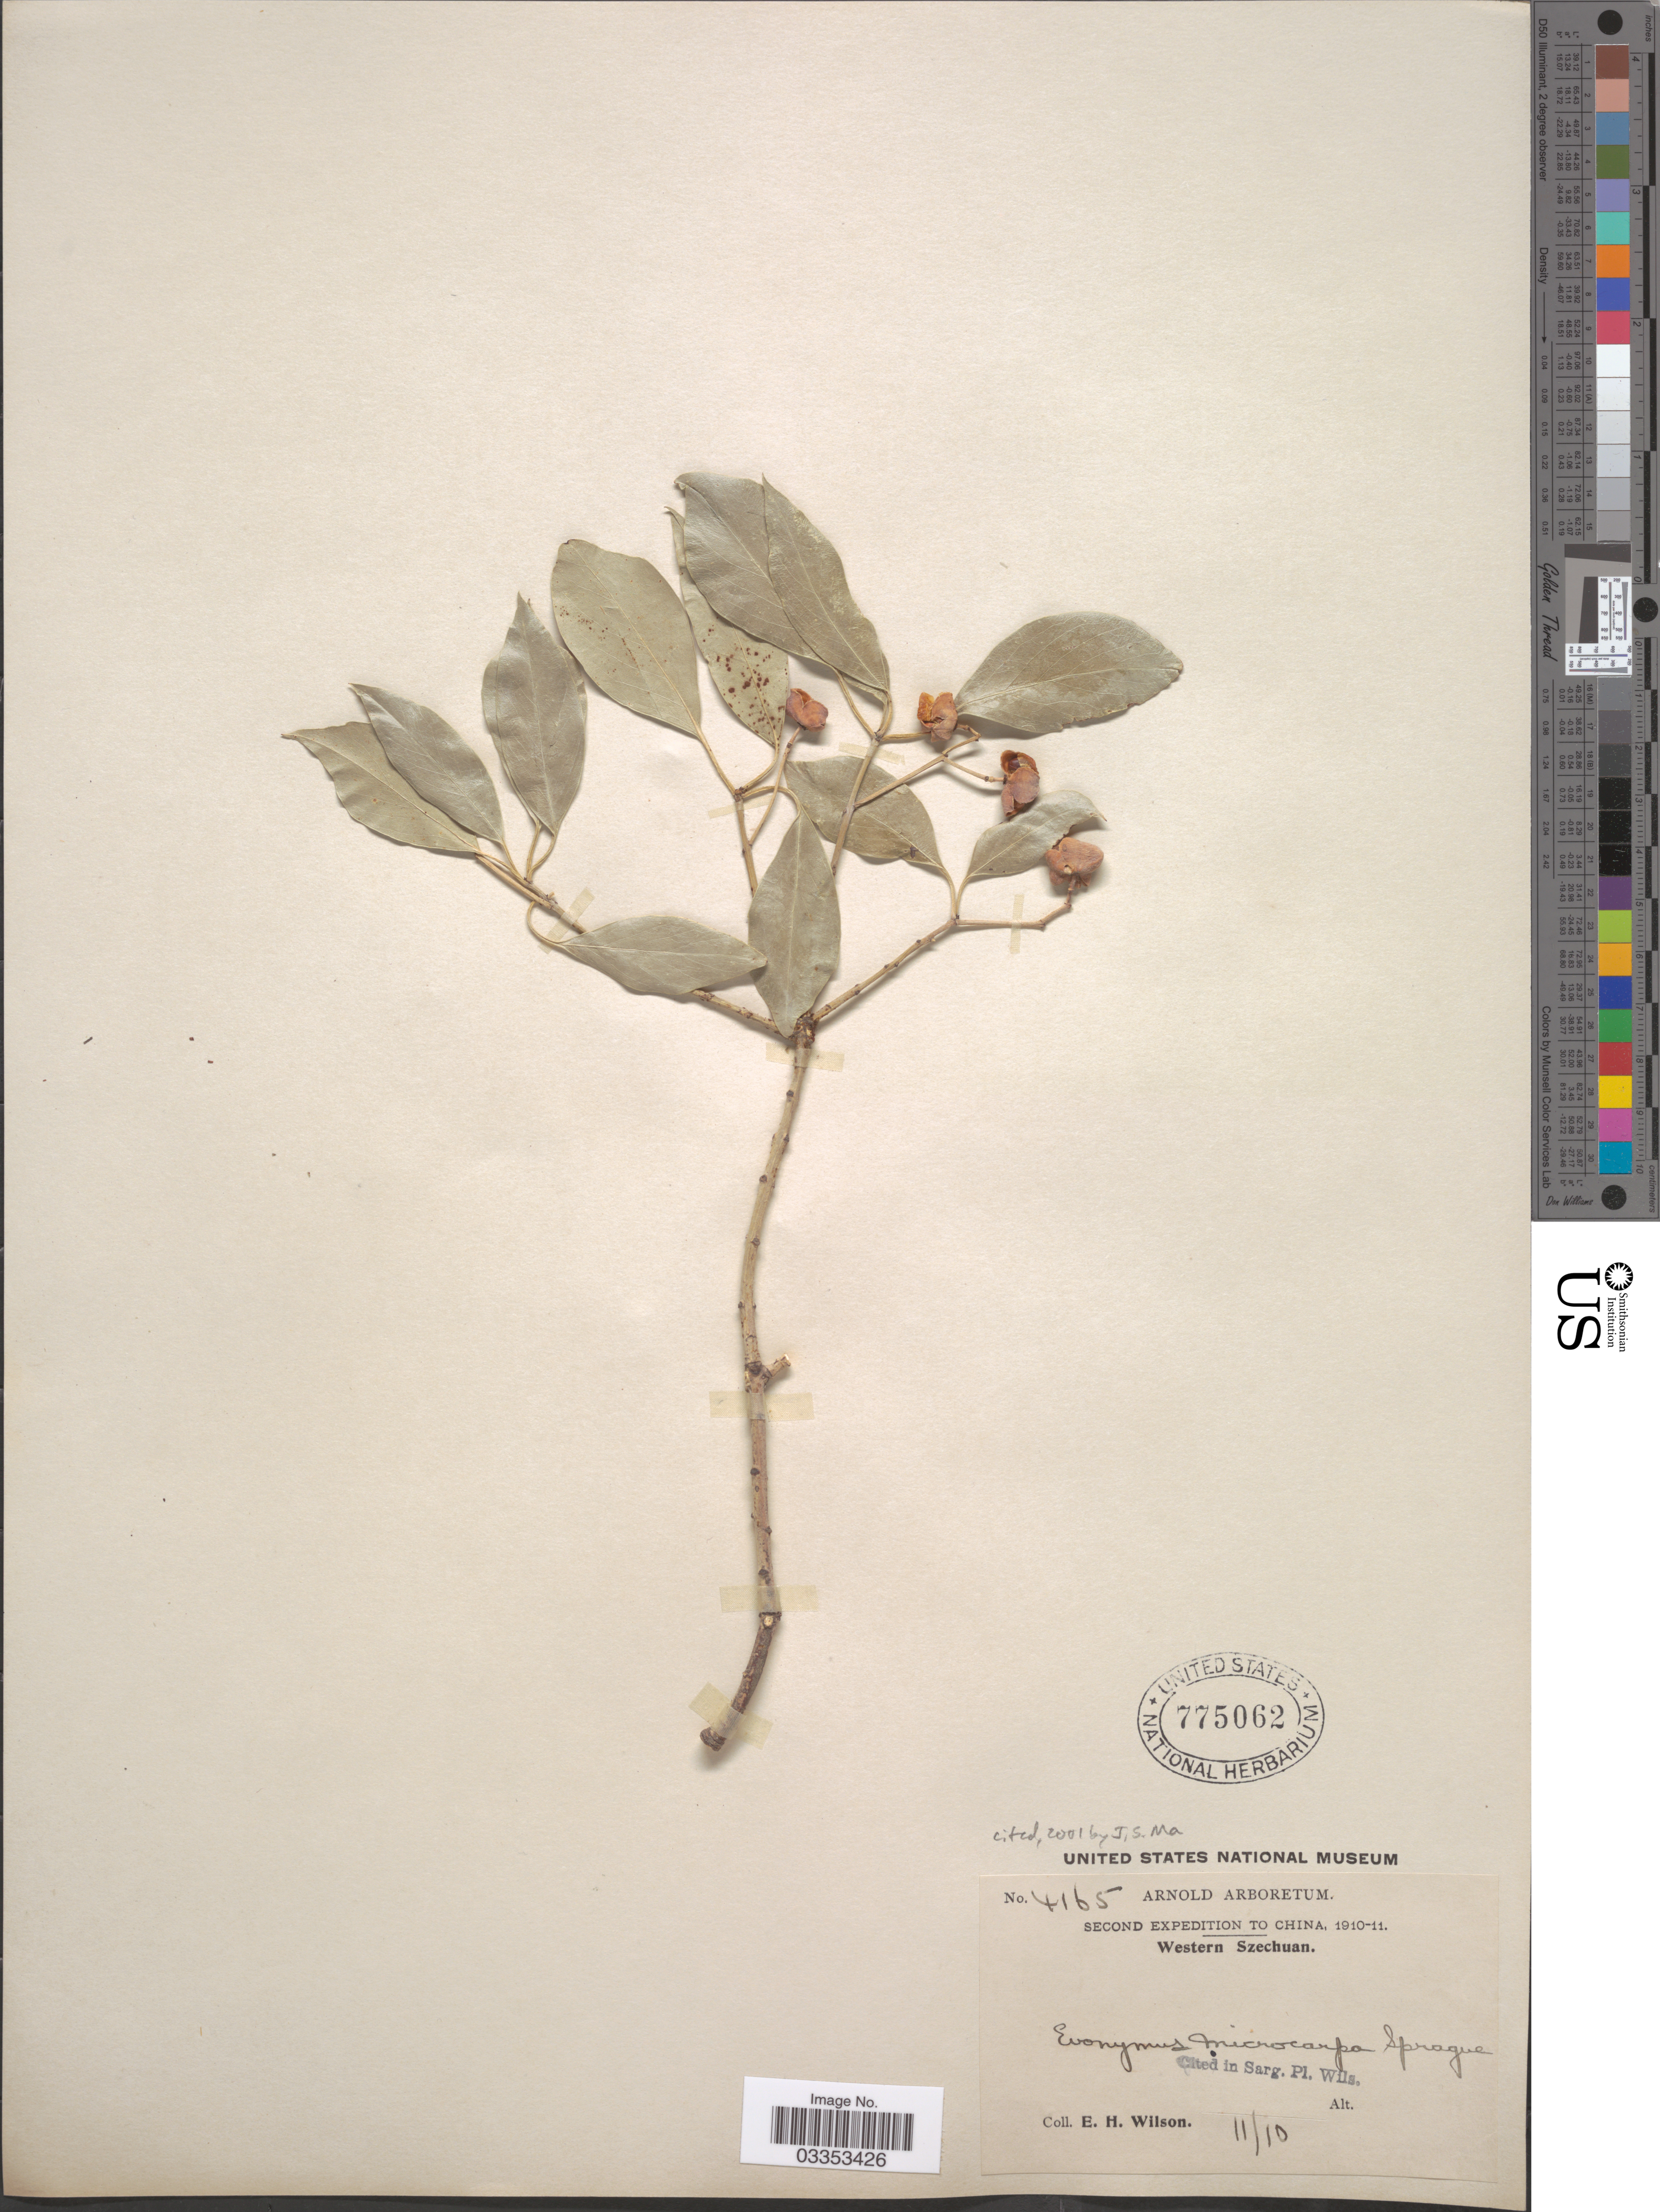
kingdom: Plantae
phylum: Tracheophyta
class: Magnoliopsida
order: Celastrales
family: Celastraceae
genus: Euonymus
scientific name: Euonymus microcarpus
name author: Sprague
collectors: E. Wilson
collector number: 4165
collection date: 1910-11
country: China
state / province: Sichuan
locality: Western Szechuan.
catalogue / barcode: US 775062